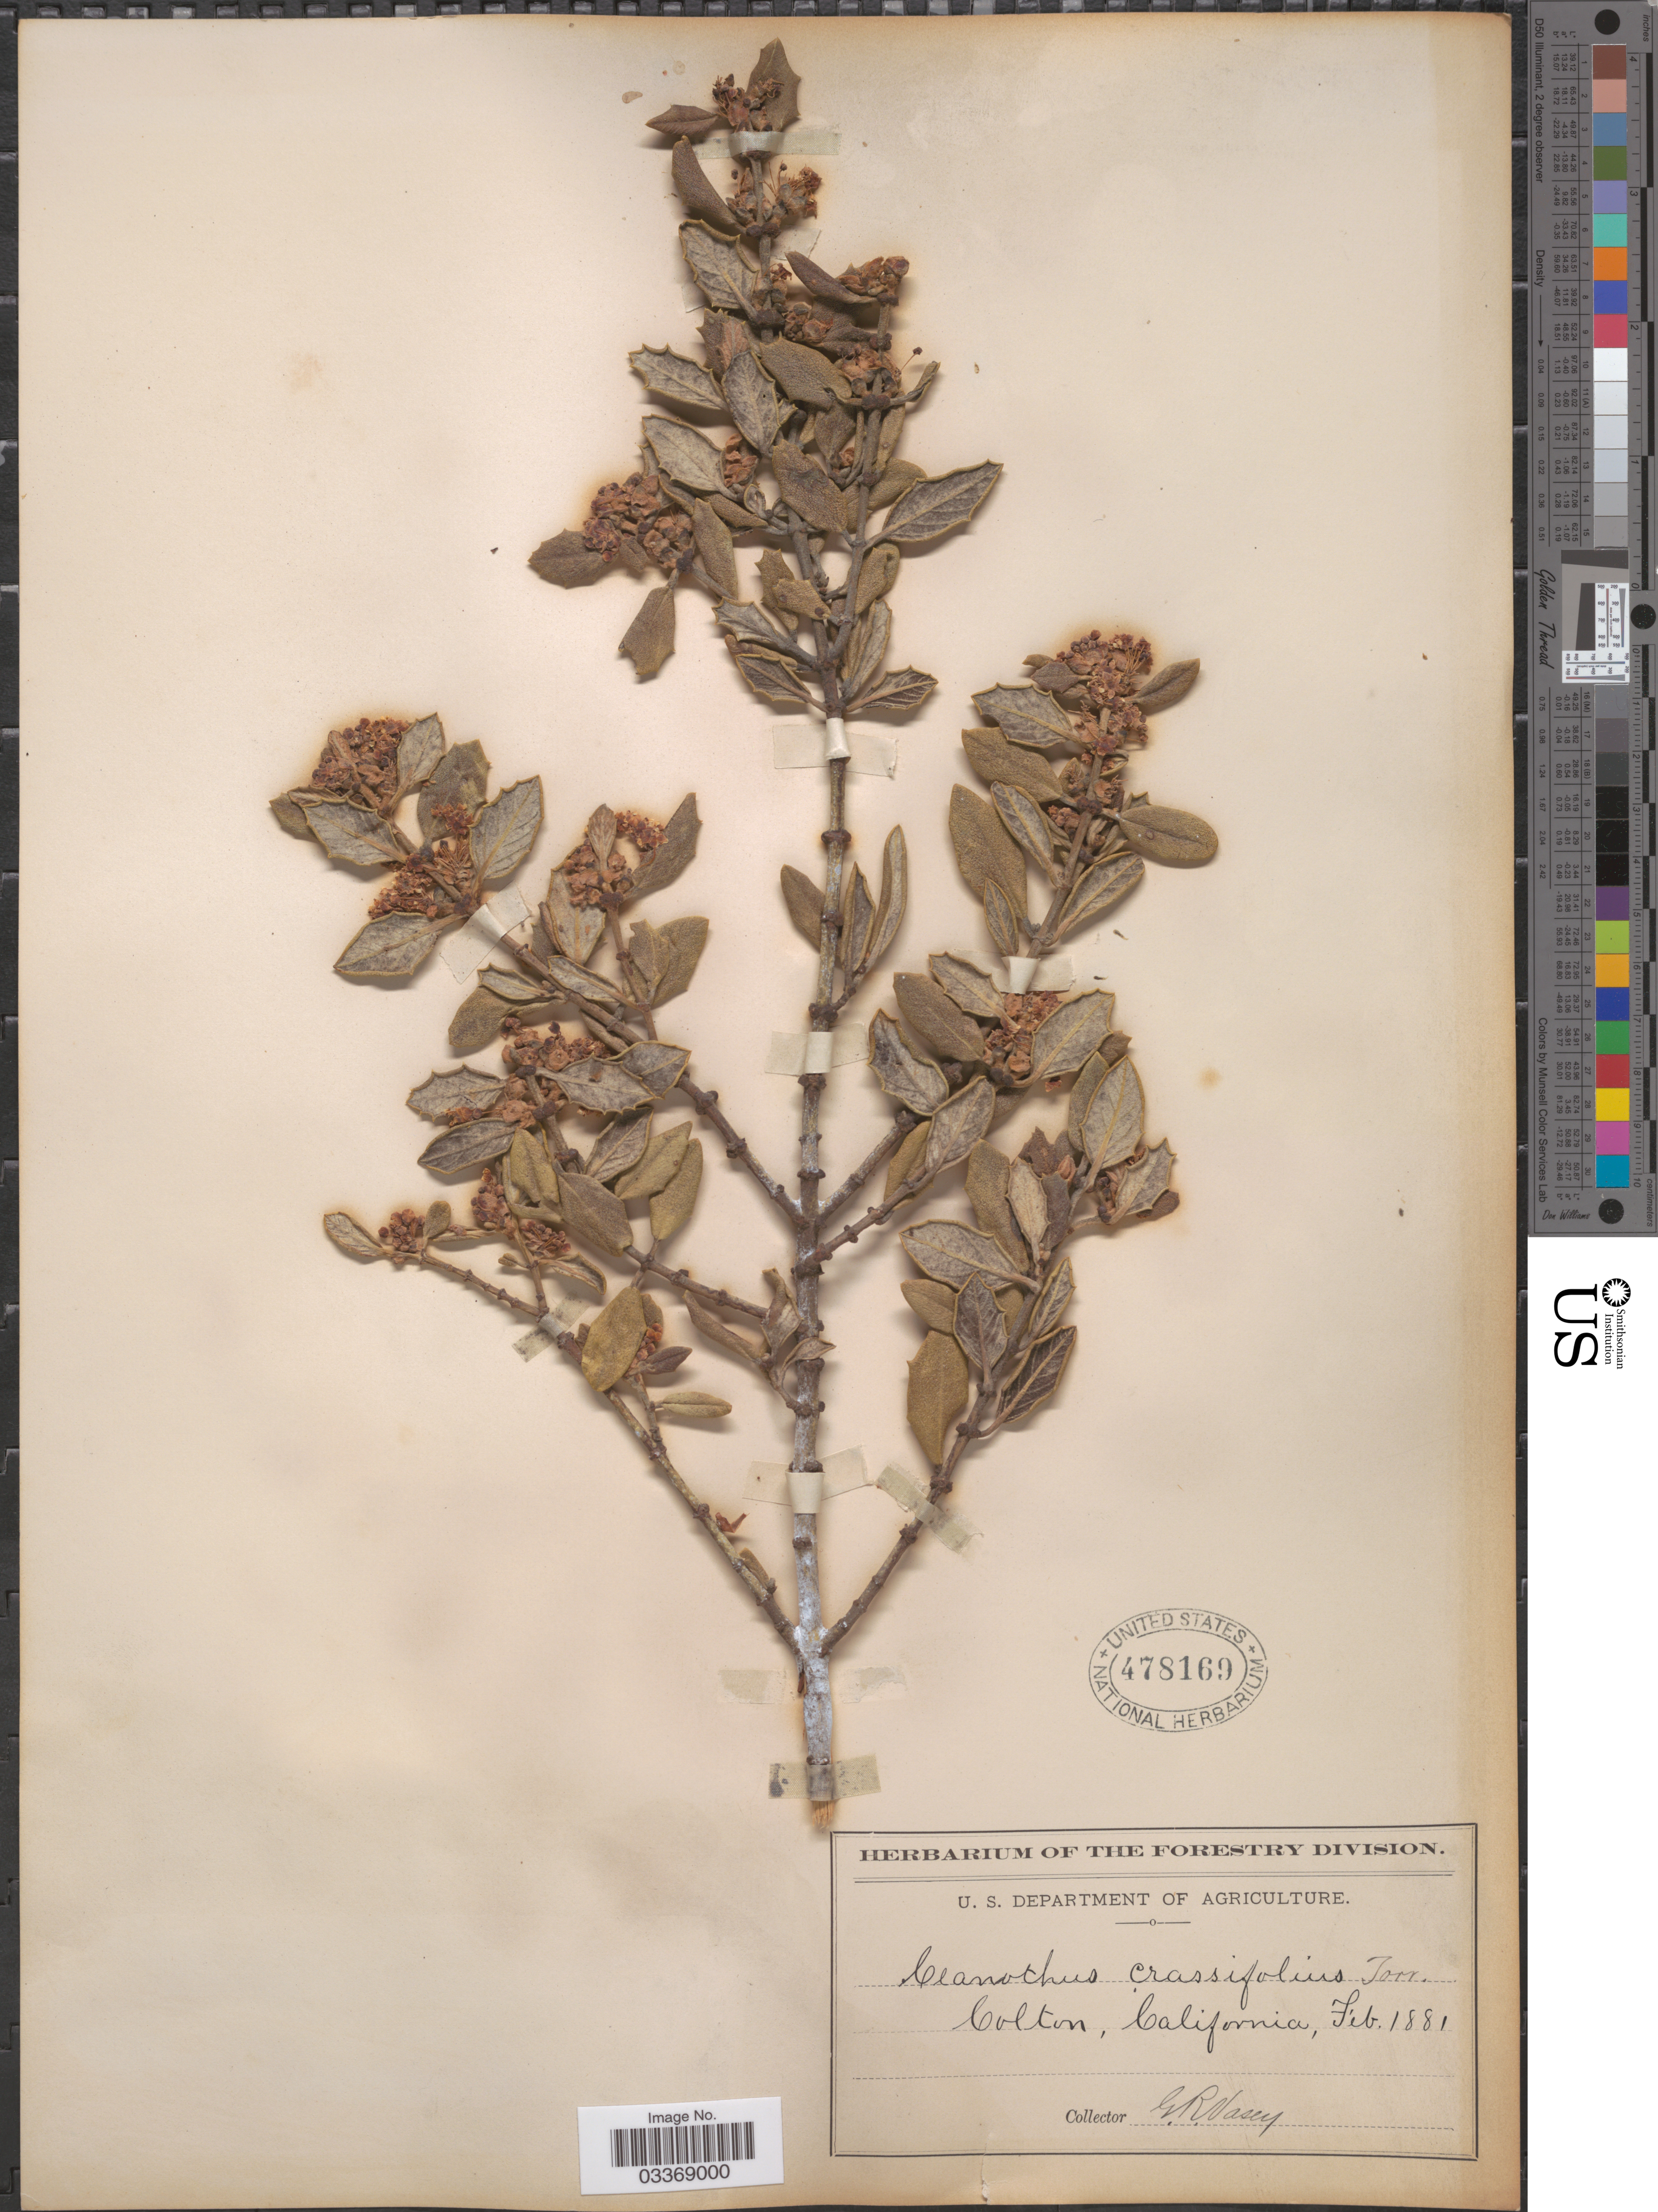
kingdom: Plantae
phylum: Tracheophyta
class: Magnoliopsida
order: Rosales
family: Rhamnaceae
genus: Ceanothus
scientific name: Ceanothus crassifolius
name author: Torr.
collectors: G. R. Vasey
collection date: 1881-02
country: United States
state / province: California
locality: Colton.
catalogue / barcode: US 478169